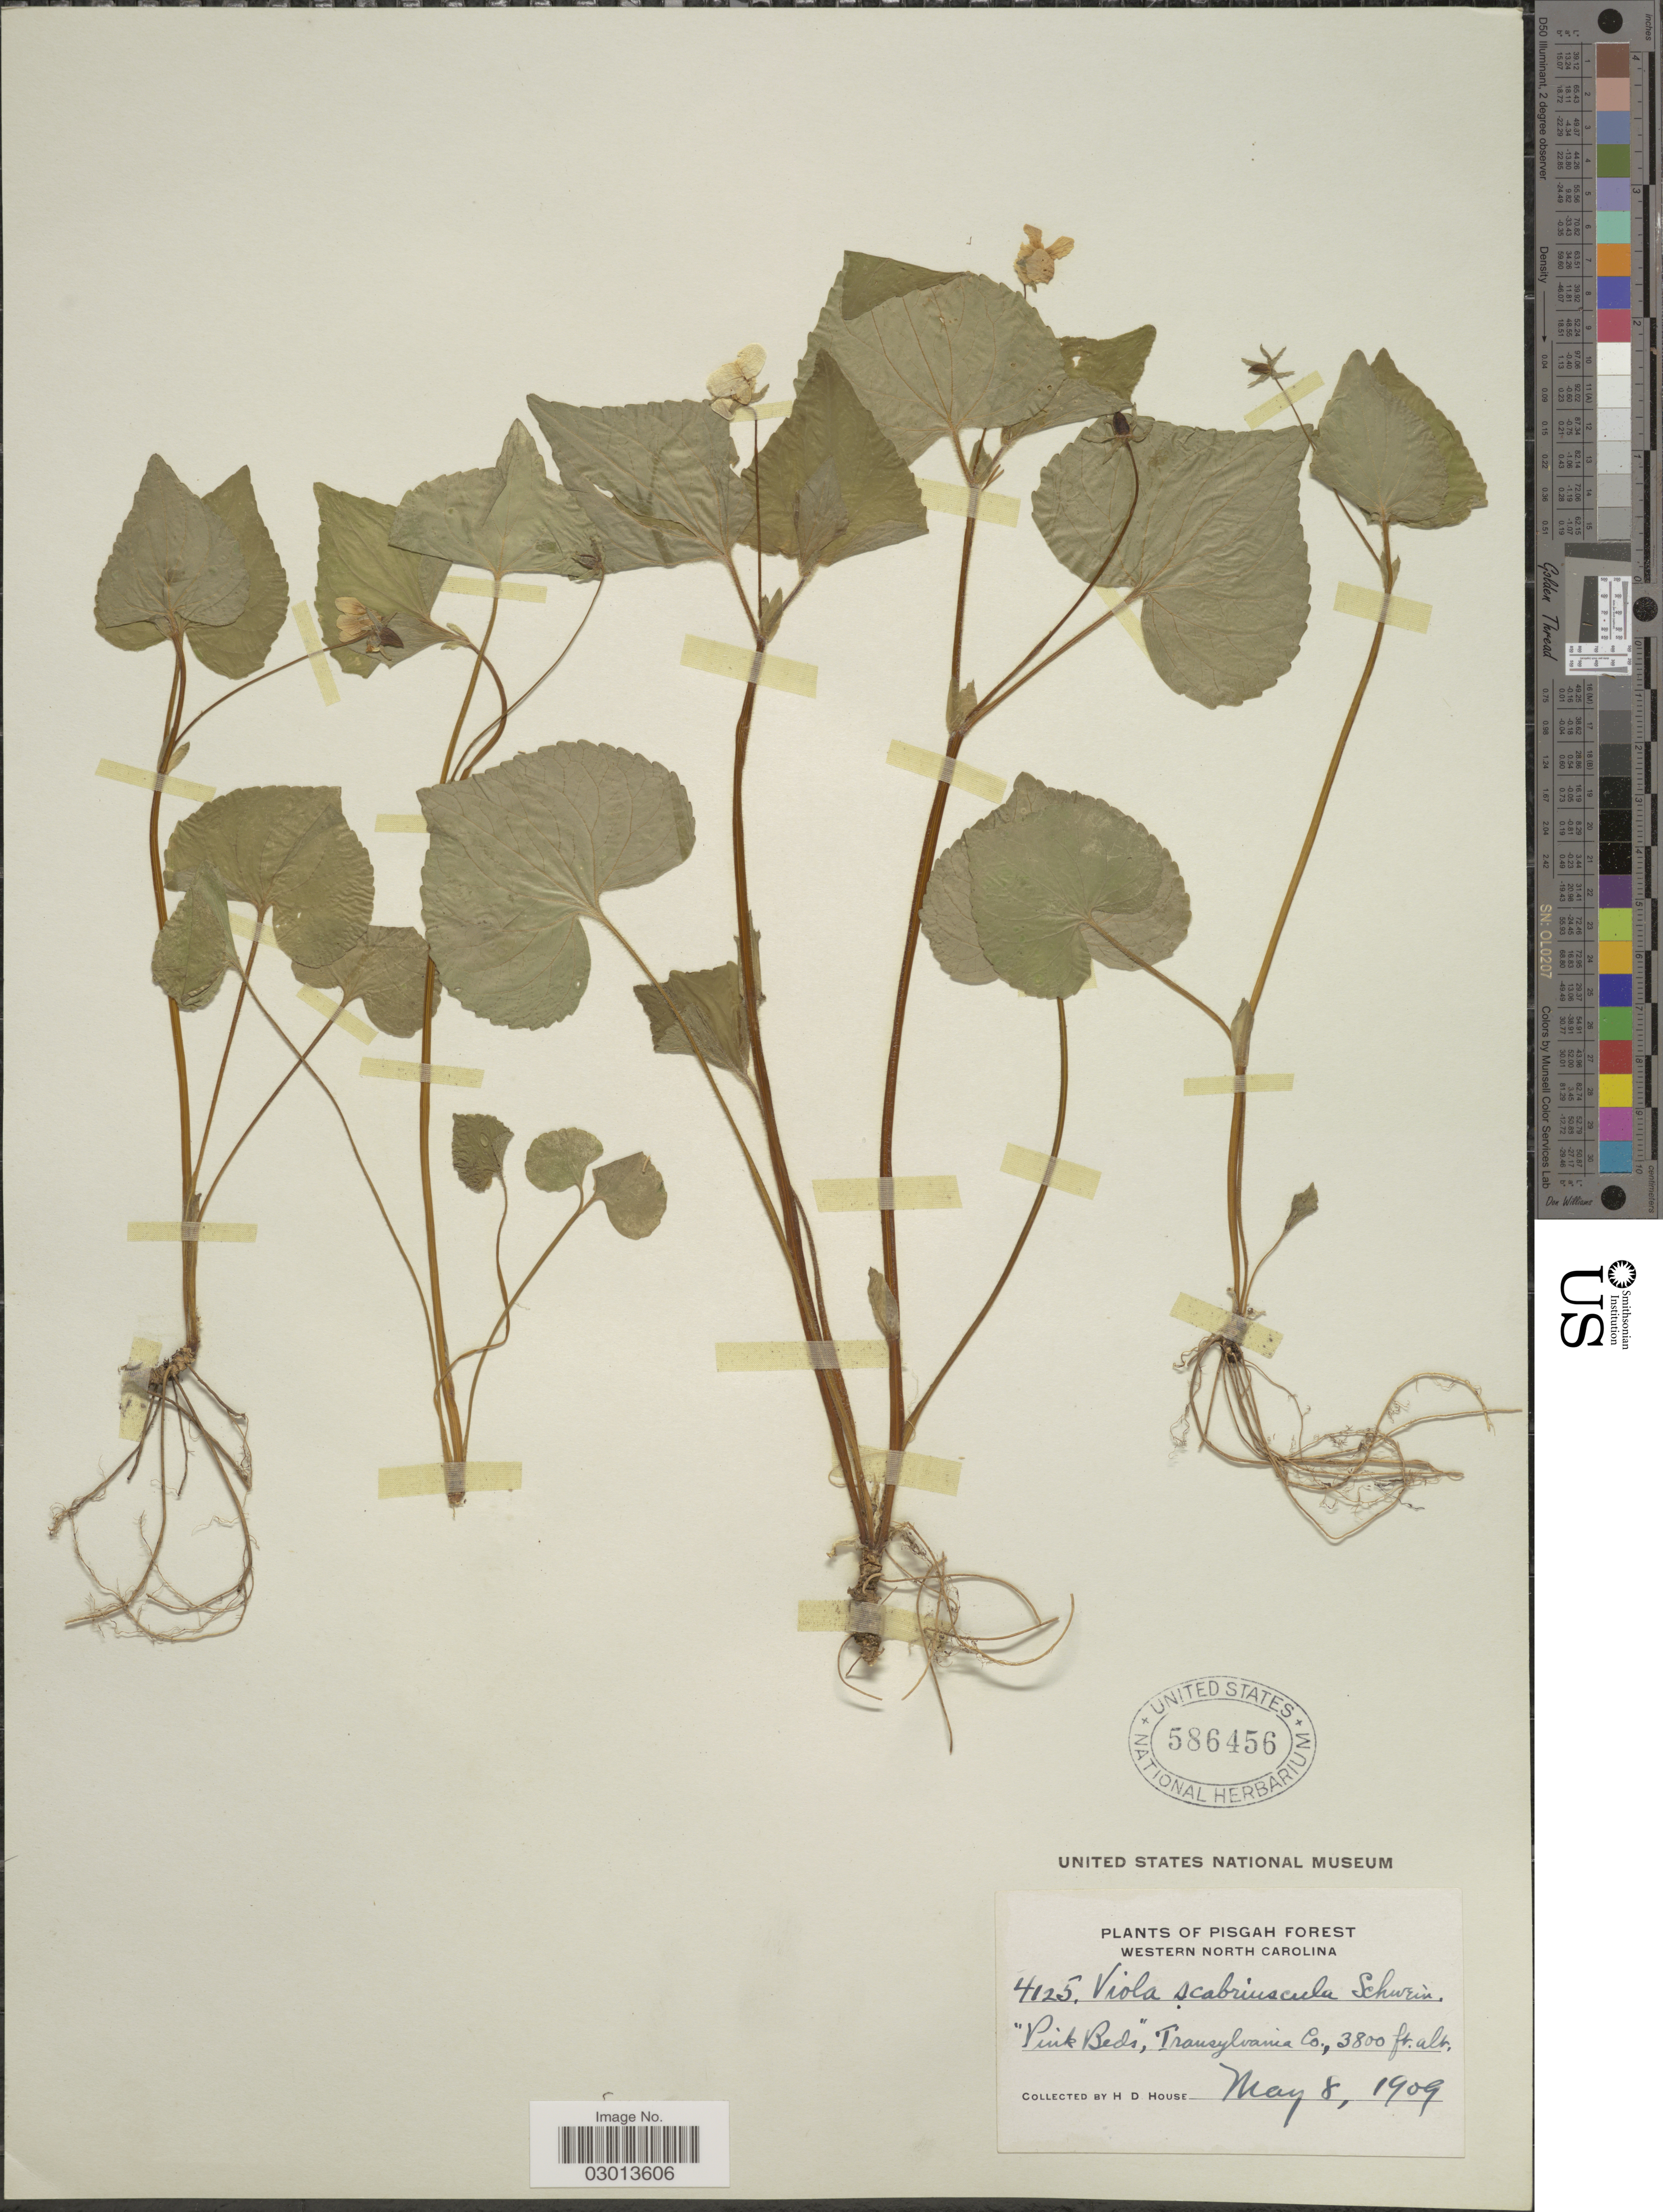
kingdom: Plantae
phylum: Tracheophyta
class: Magnoliopsida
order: Malpighiales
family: Violaceae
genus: Viola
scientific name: Viola pensylvanica var. leiocarpa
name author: (Fernald & Wiegand) Fernald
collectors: H. D. House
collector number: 4125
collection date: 1909-05-08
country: United States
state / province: North Carolina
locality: Pisgah Forest. Western North Carolina. "Pink Beds", Transylvania Co.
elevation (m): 1158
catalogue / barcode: US 586456